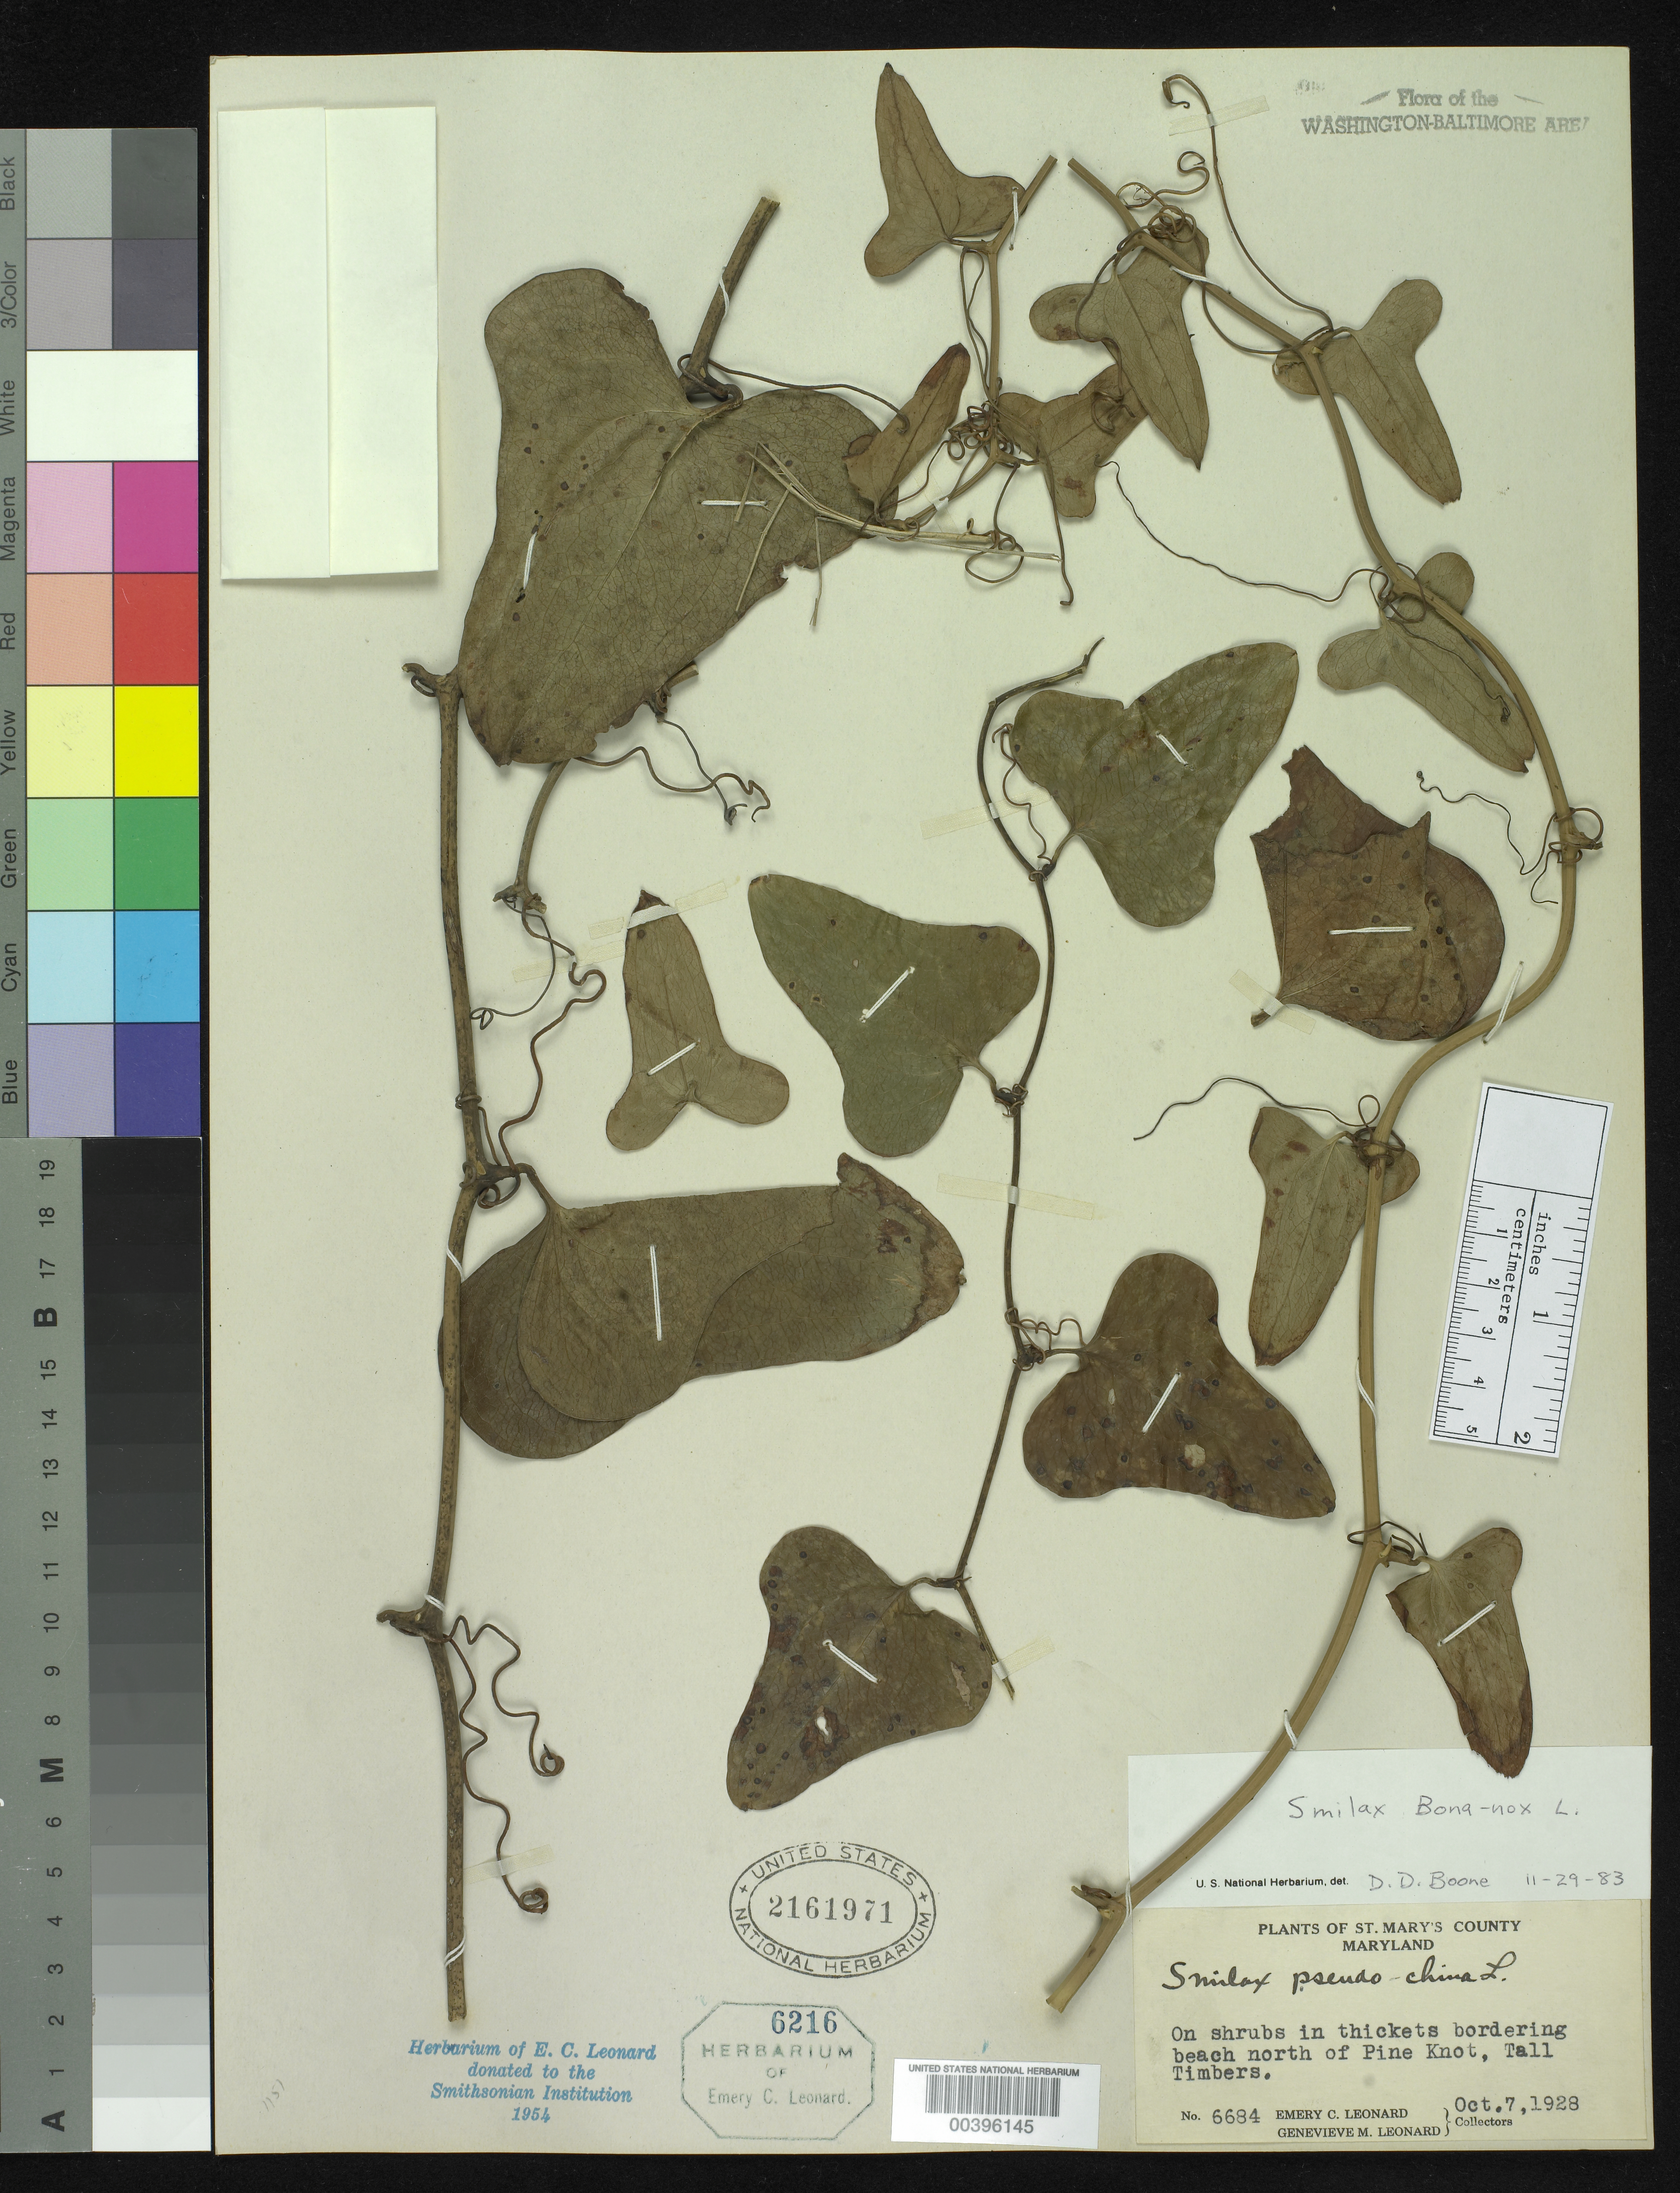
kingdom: Plantae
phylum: Tracheophyta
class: Liliopsida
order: Liliales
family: Smilacaceae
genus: Smilax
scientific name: Smilax bona-nox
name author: L.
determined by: Boone, D. D.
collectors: E. C. Leonard & G. M. Leonard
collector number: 6684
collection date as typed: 07 Oct 1928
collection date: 1928-10-07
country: United States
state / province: Maryland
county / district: St. Mary's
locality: North of Pine Knot, Tall Timbers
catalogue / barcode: US 2161971